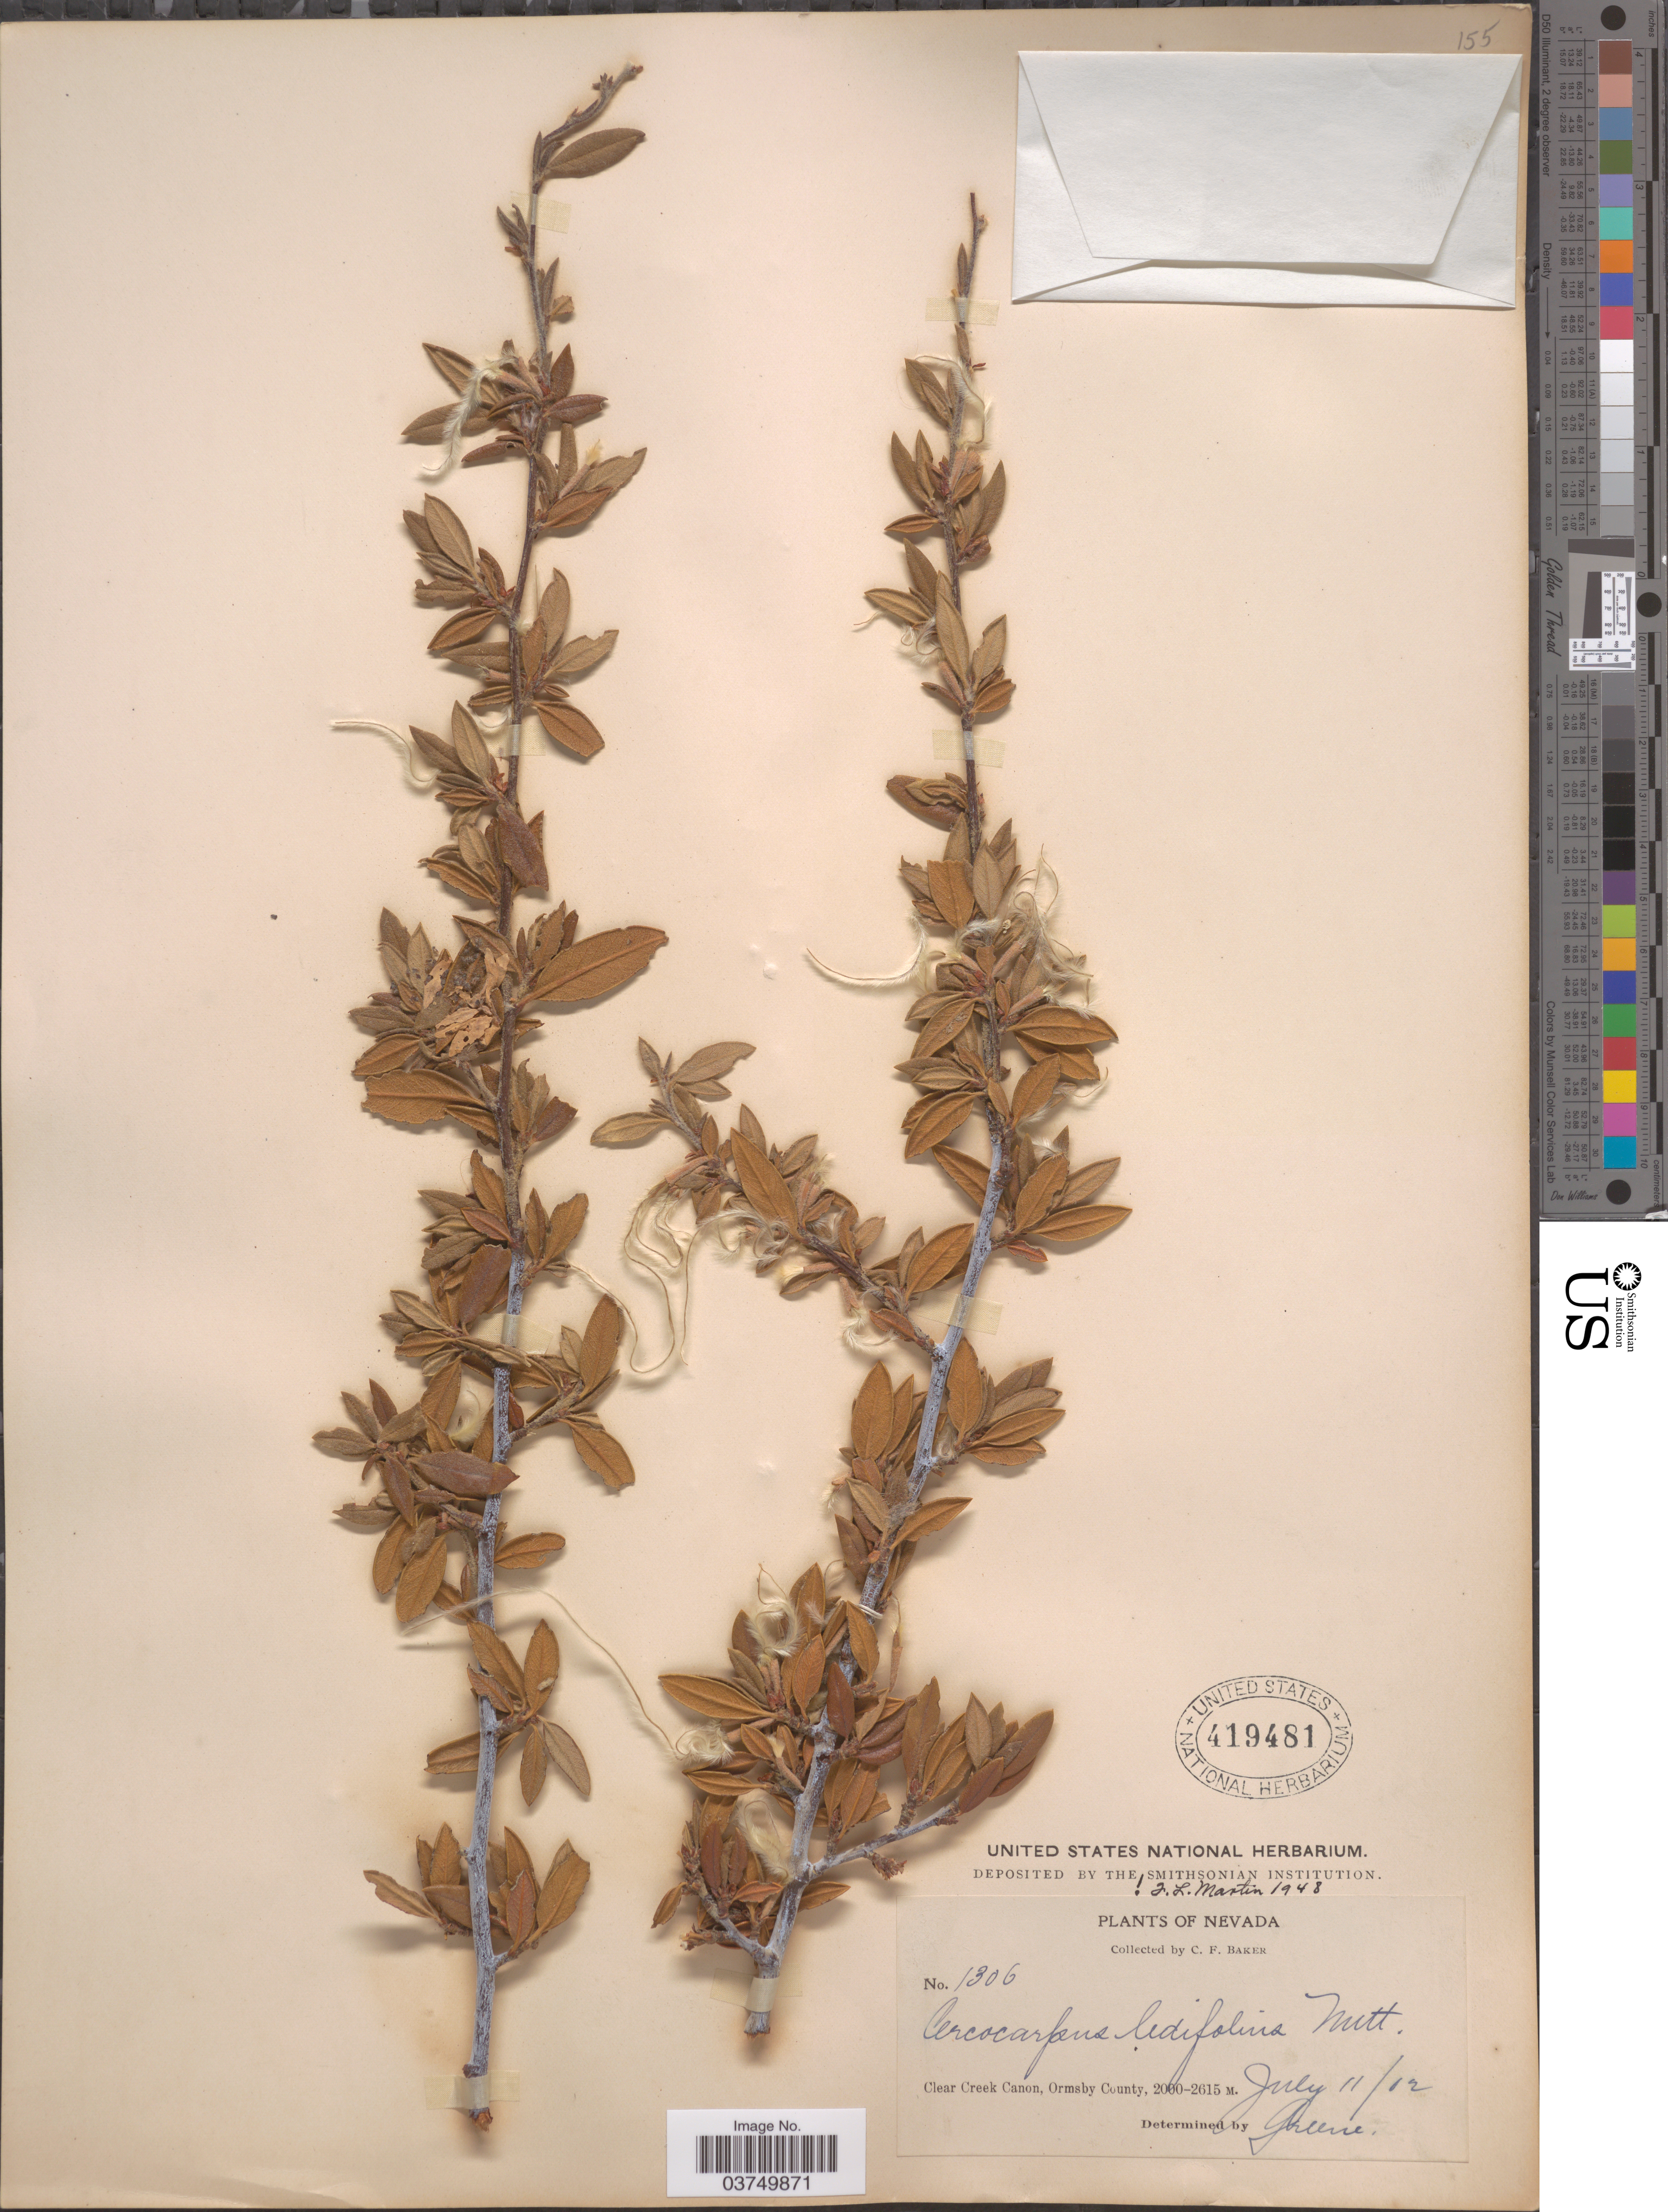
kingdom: Plantae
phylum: Tracheophyta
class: Magnoliopsida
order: Rosales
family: Rosaceae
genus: Cercocarpus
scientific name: Cercocarpus ledifolius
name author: Nutt.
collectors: C. F. Baker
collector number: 1306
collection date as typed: Transcribed d/m/y: 11/7/12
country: United States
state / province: Nevada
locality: Clear Creek Canon, Ormsby County.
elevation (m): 2000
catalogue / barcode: US 419481